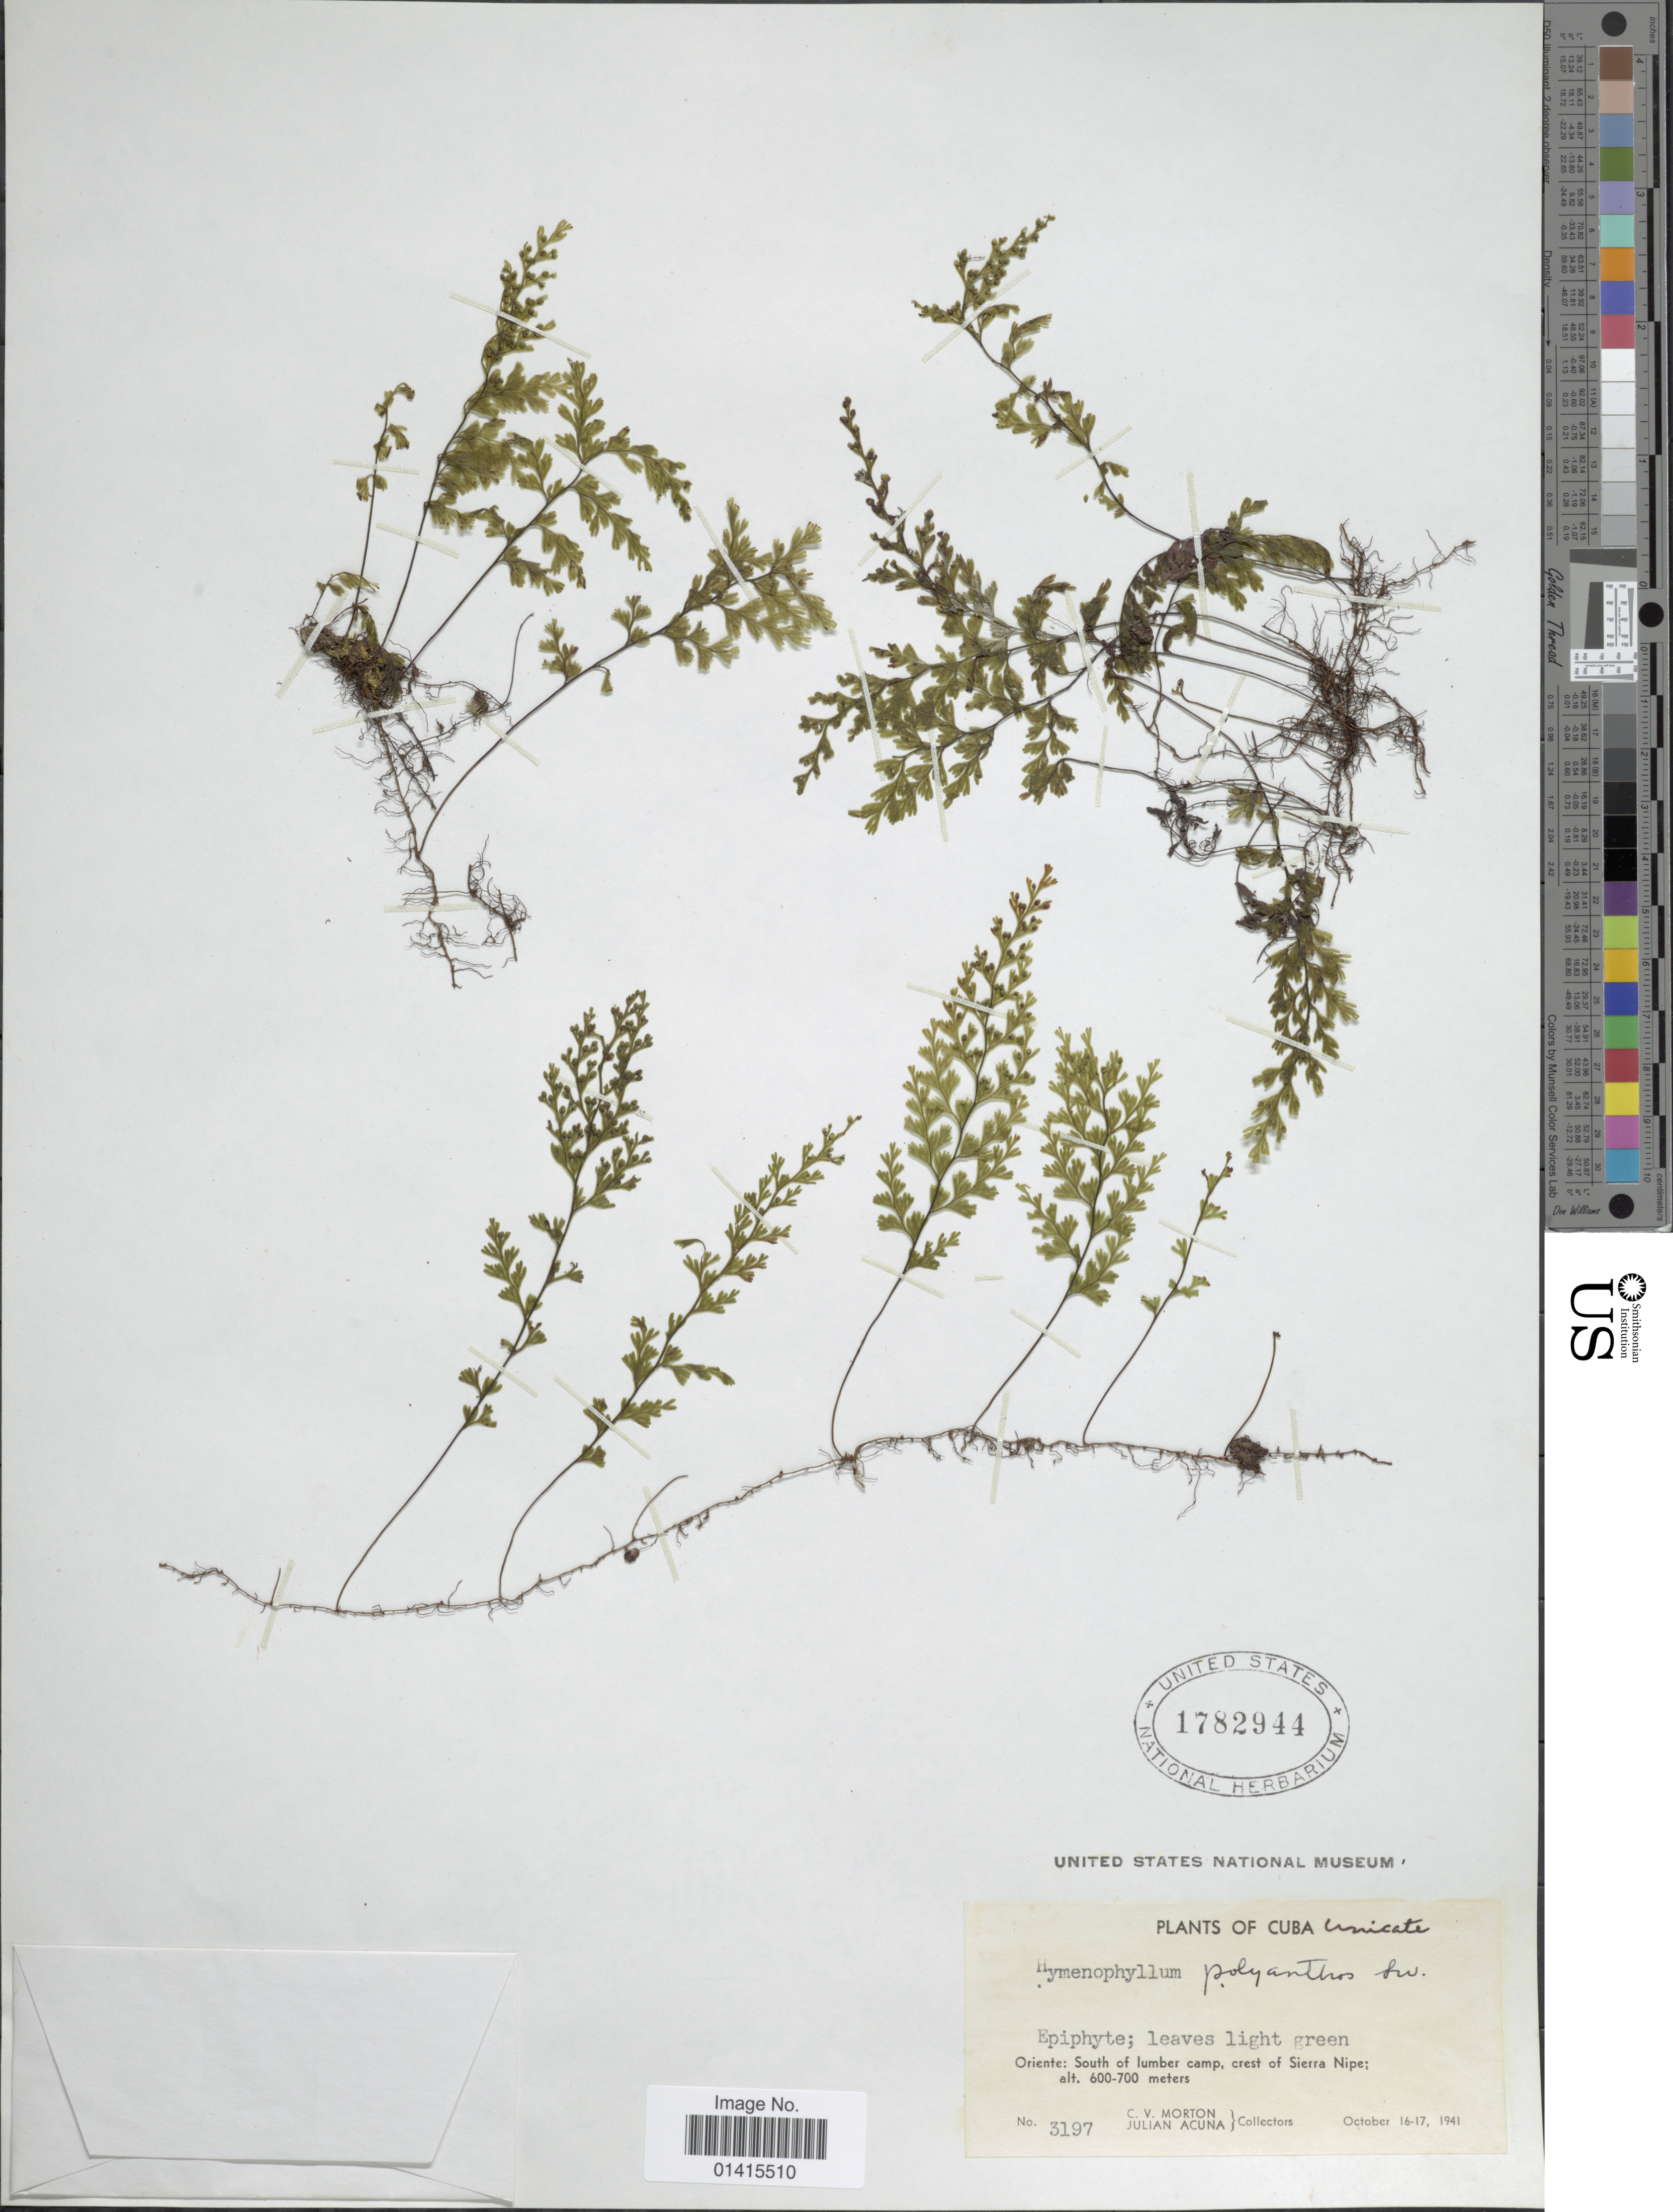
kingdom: Plantae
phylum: Tracheophyta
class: Polypodiopsida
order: Hymenophyllales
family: Hymenophyllaceae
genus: Hymenophyllum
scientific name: Hymenophyllum polyanthos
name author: (Sw.) Sw.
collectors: C. V. Morton & J. B. Acuña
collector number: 3197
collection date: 1941-10-16/1941-10-17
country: Cuba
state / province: Oriente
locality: Oriente: South of Lumber camp, crest of Sierra Nipe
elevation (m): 600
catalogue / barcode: US 1782944